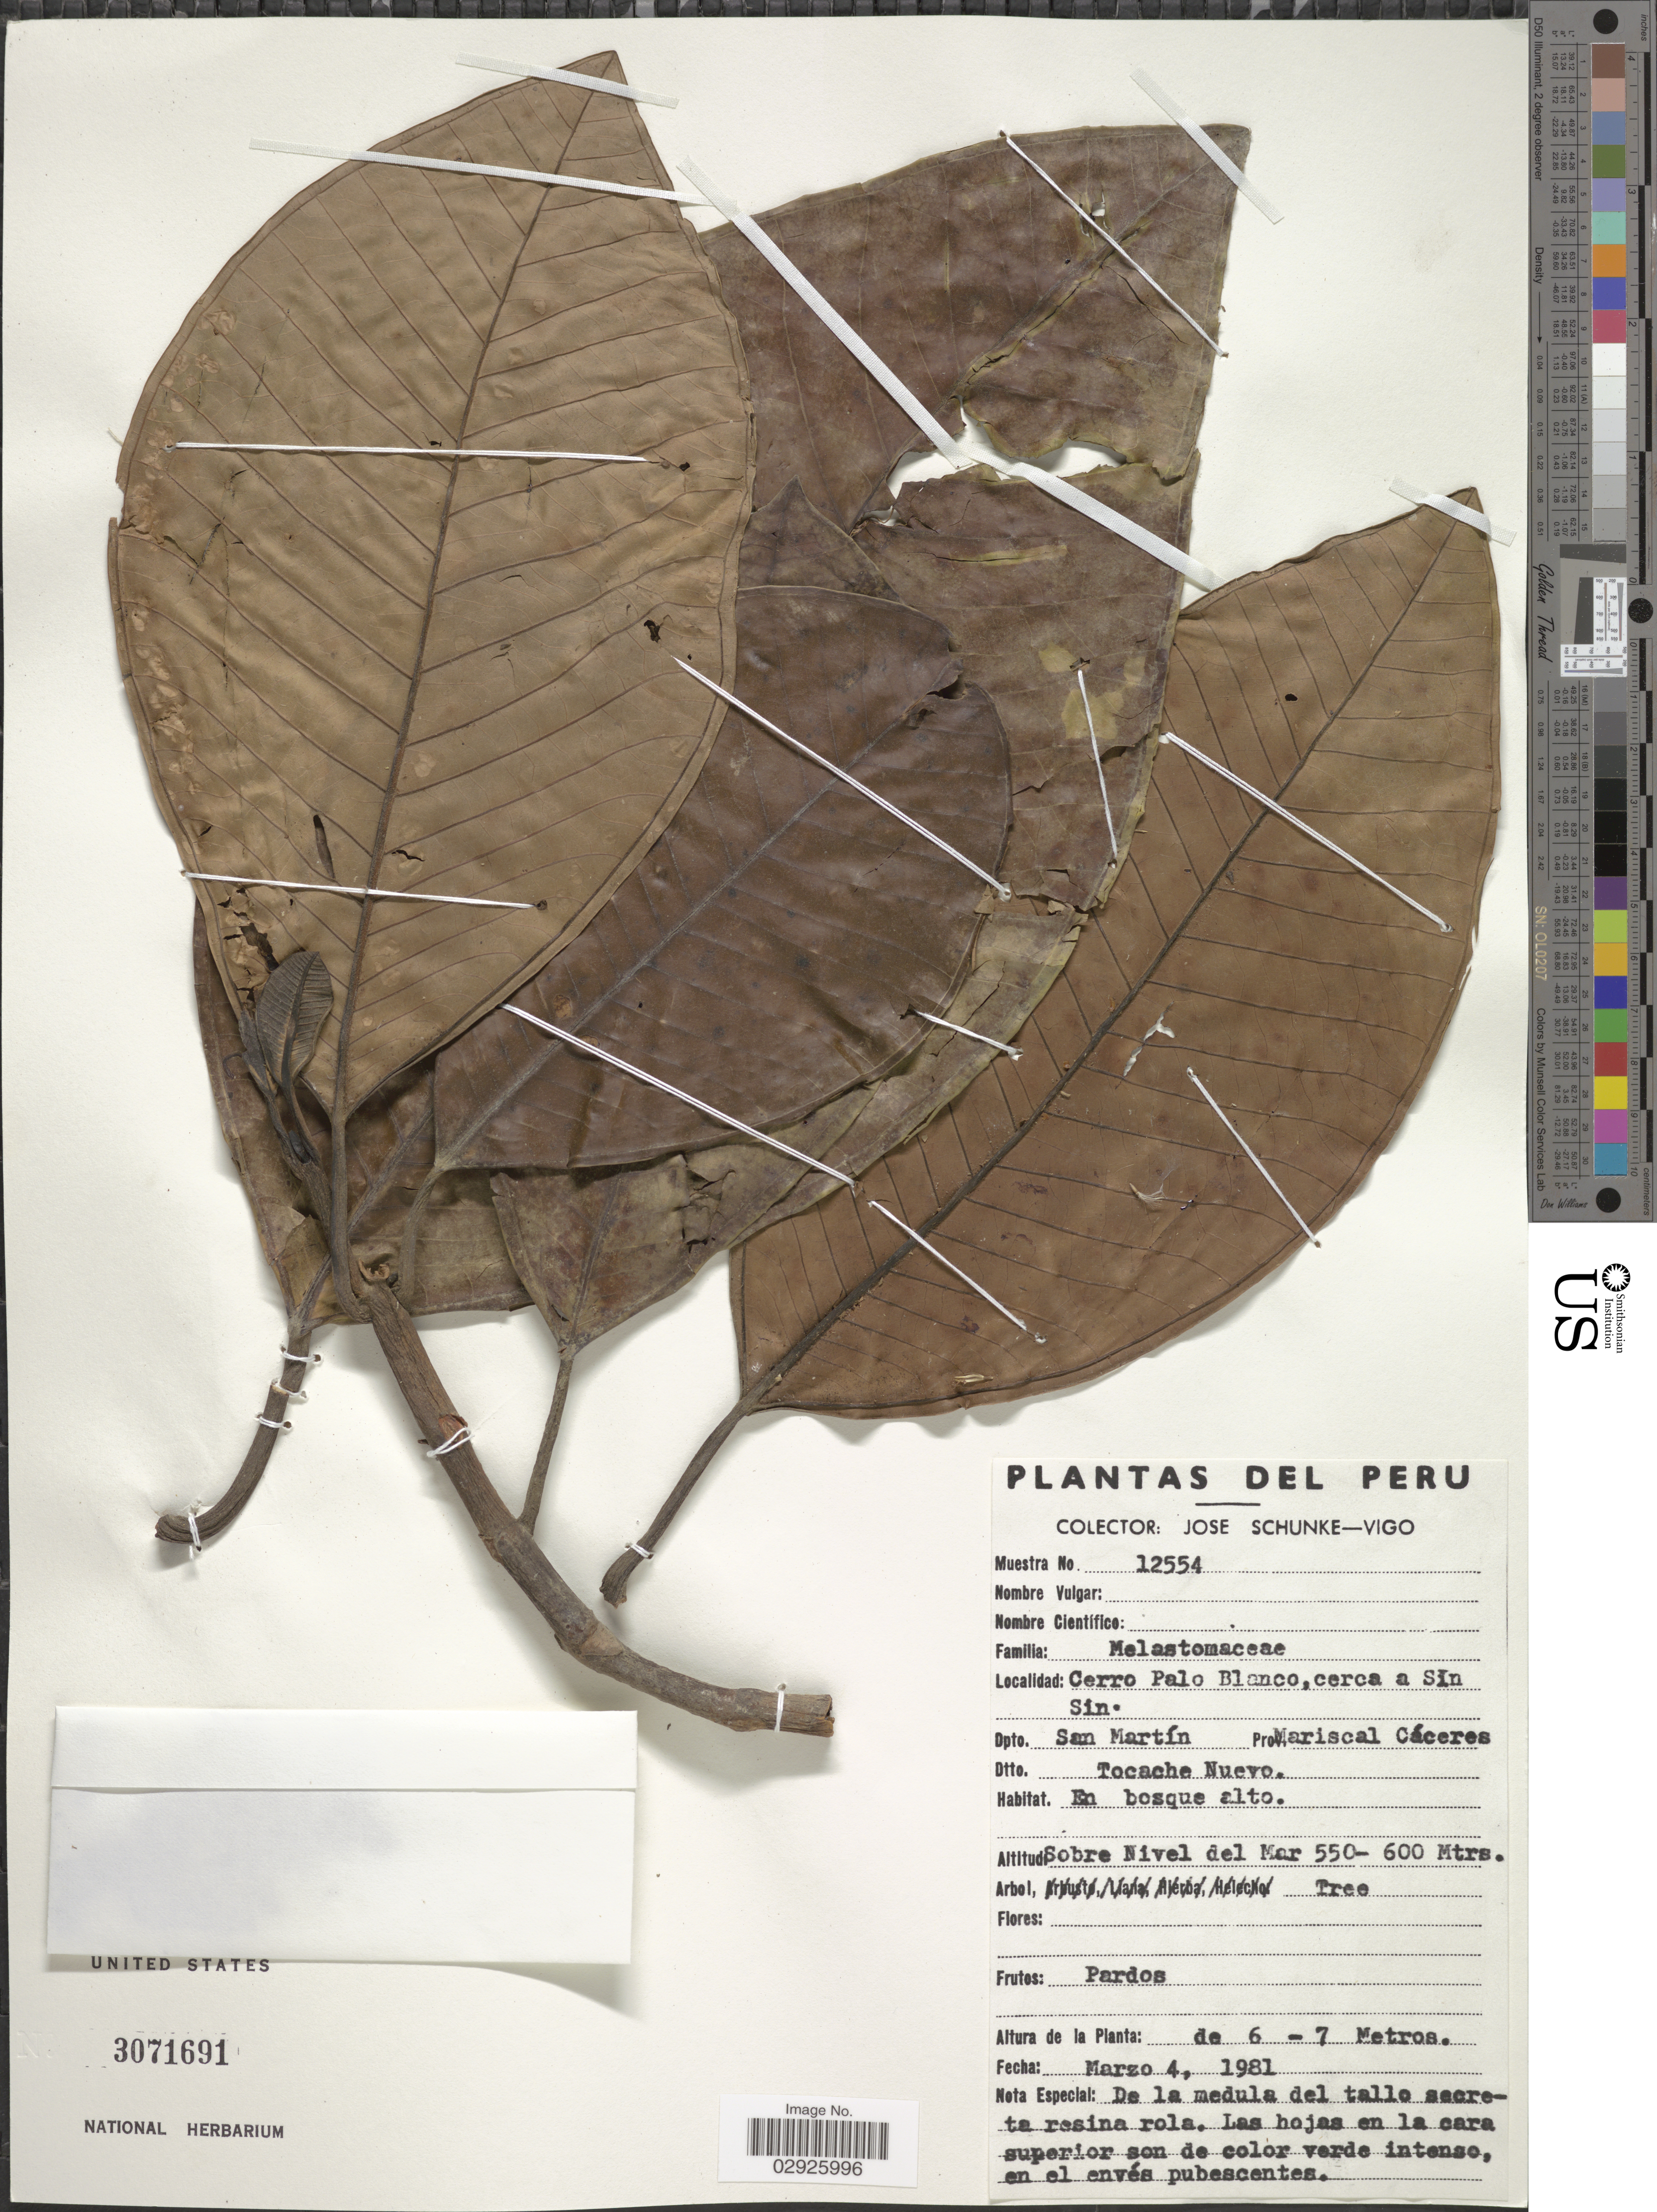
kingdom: Plantae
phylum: Tracheophyta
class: Magnoliopsida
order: Myrtales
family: Melastomataceae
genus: Graffenrieda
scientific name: Graffenrieda miconioides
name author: Naudin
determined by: Murillo, J. S.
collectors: J. Schunke Vigo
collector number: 12554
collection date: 1981-03-04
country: Peru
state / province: San Martín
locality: Cerro Palo Blanco, cerca a Sin Sin. Prov. Mariscal Cáceres. Dtto. Tocache Nuevo.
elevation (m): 550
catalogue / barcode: US 3071691